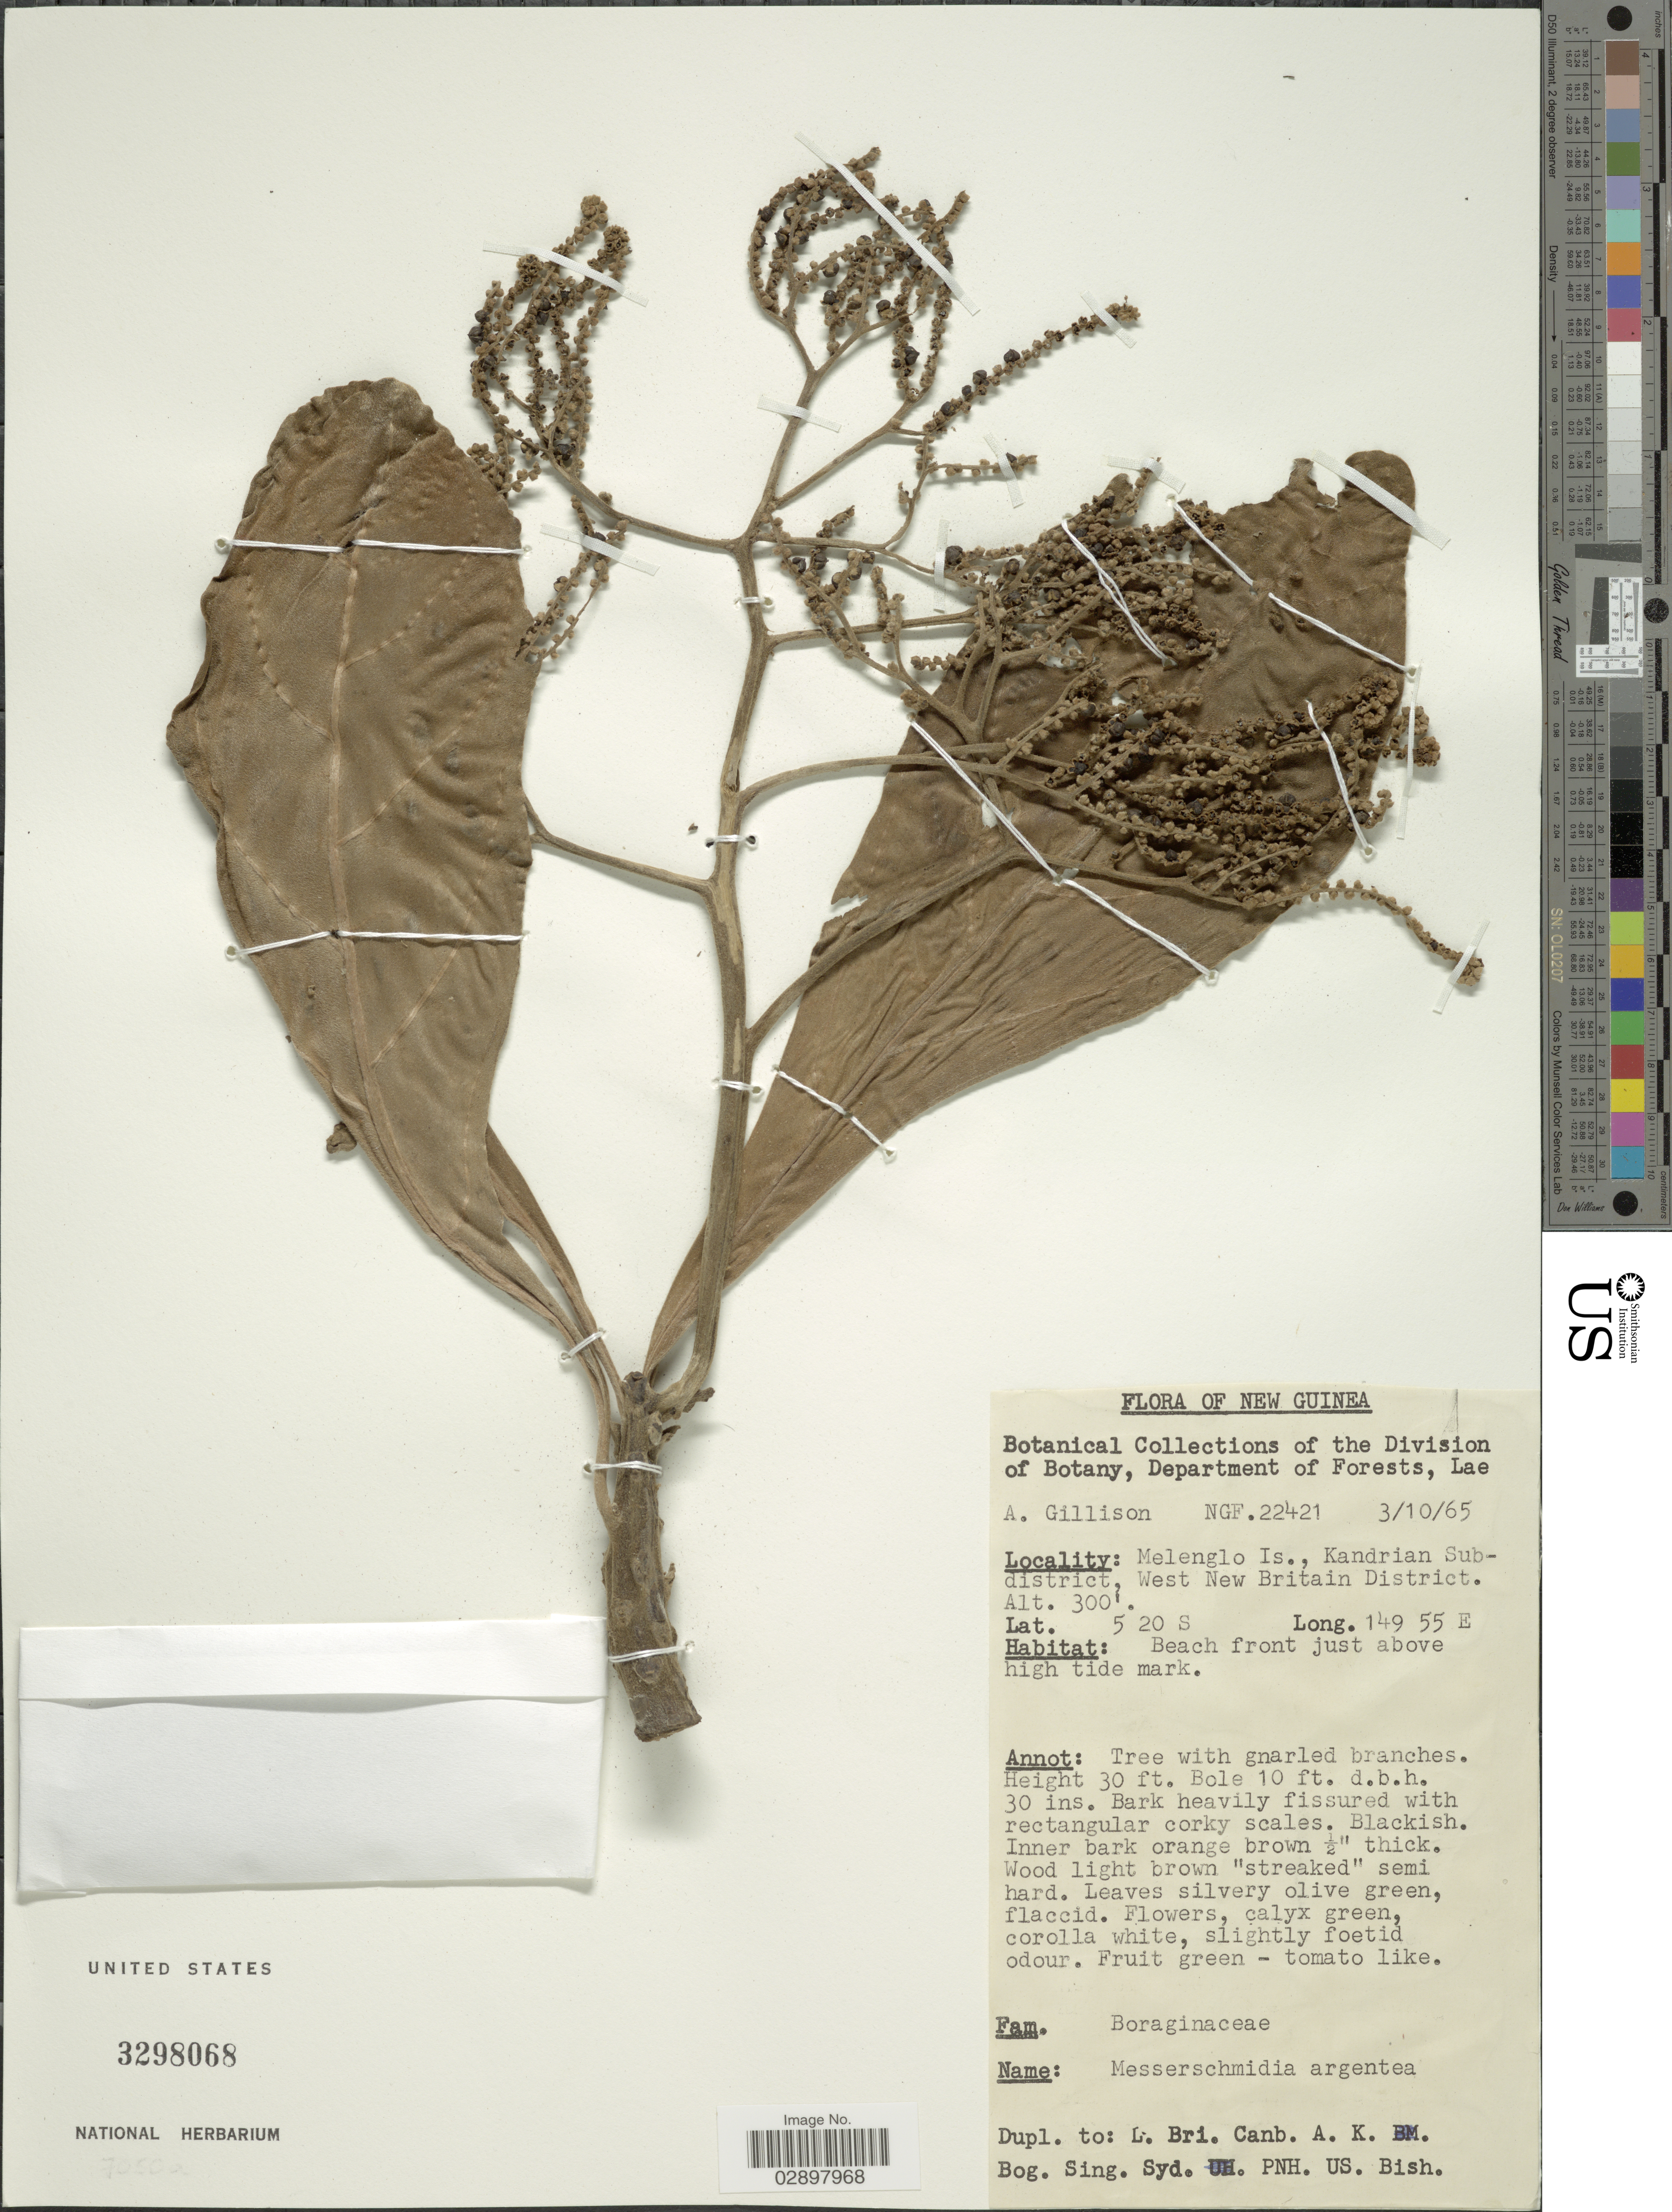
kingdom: Plantae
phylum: Tracheophyta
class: Magnoliopsida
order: Boraginales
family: Heliotropiaceae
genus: Heliotropium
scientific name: Heliotropium arboreum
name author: (Blanco) Mabberley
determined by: Wagner, W. L., (BOT), Smithsonian Institution - National Museum of Natural History (UNITED STATES)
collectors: A. Gillison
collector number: NGF 22421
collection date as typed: Transcribed d/m/y: 3/10/65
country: Papua New Guinea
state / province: West New Britain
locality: New Guinea. Melenglo Is., Kandrian Subdistrict, West New Britain District.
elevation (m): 91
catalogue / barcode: US 3298068